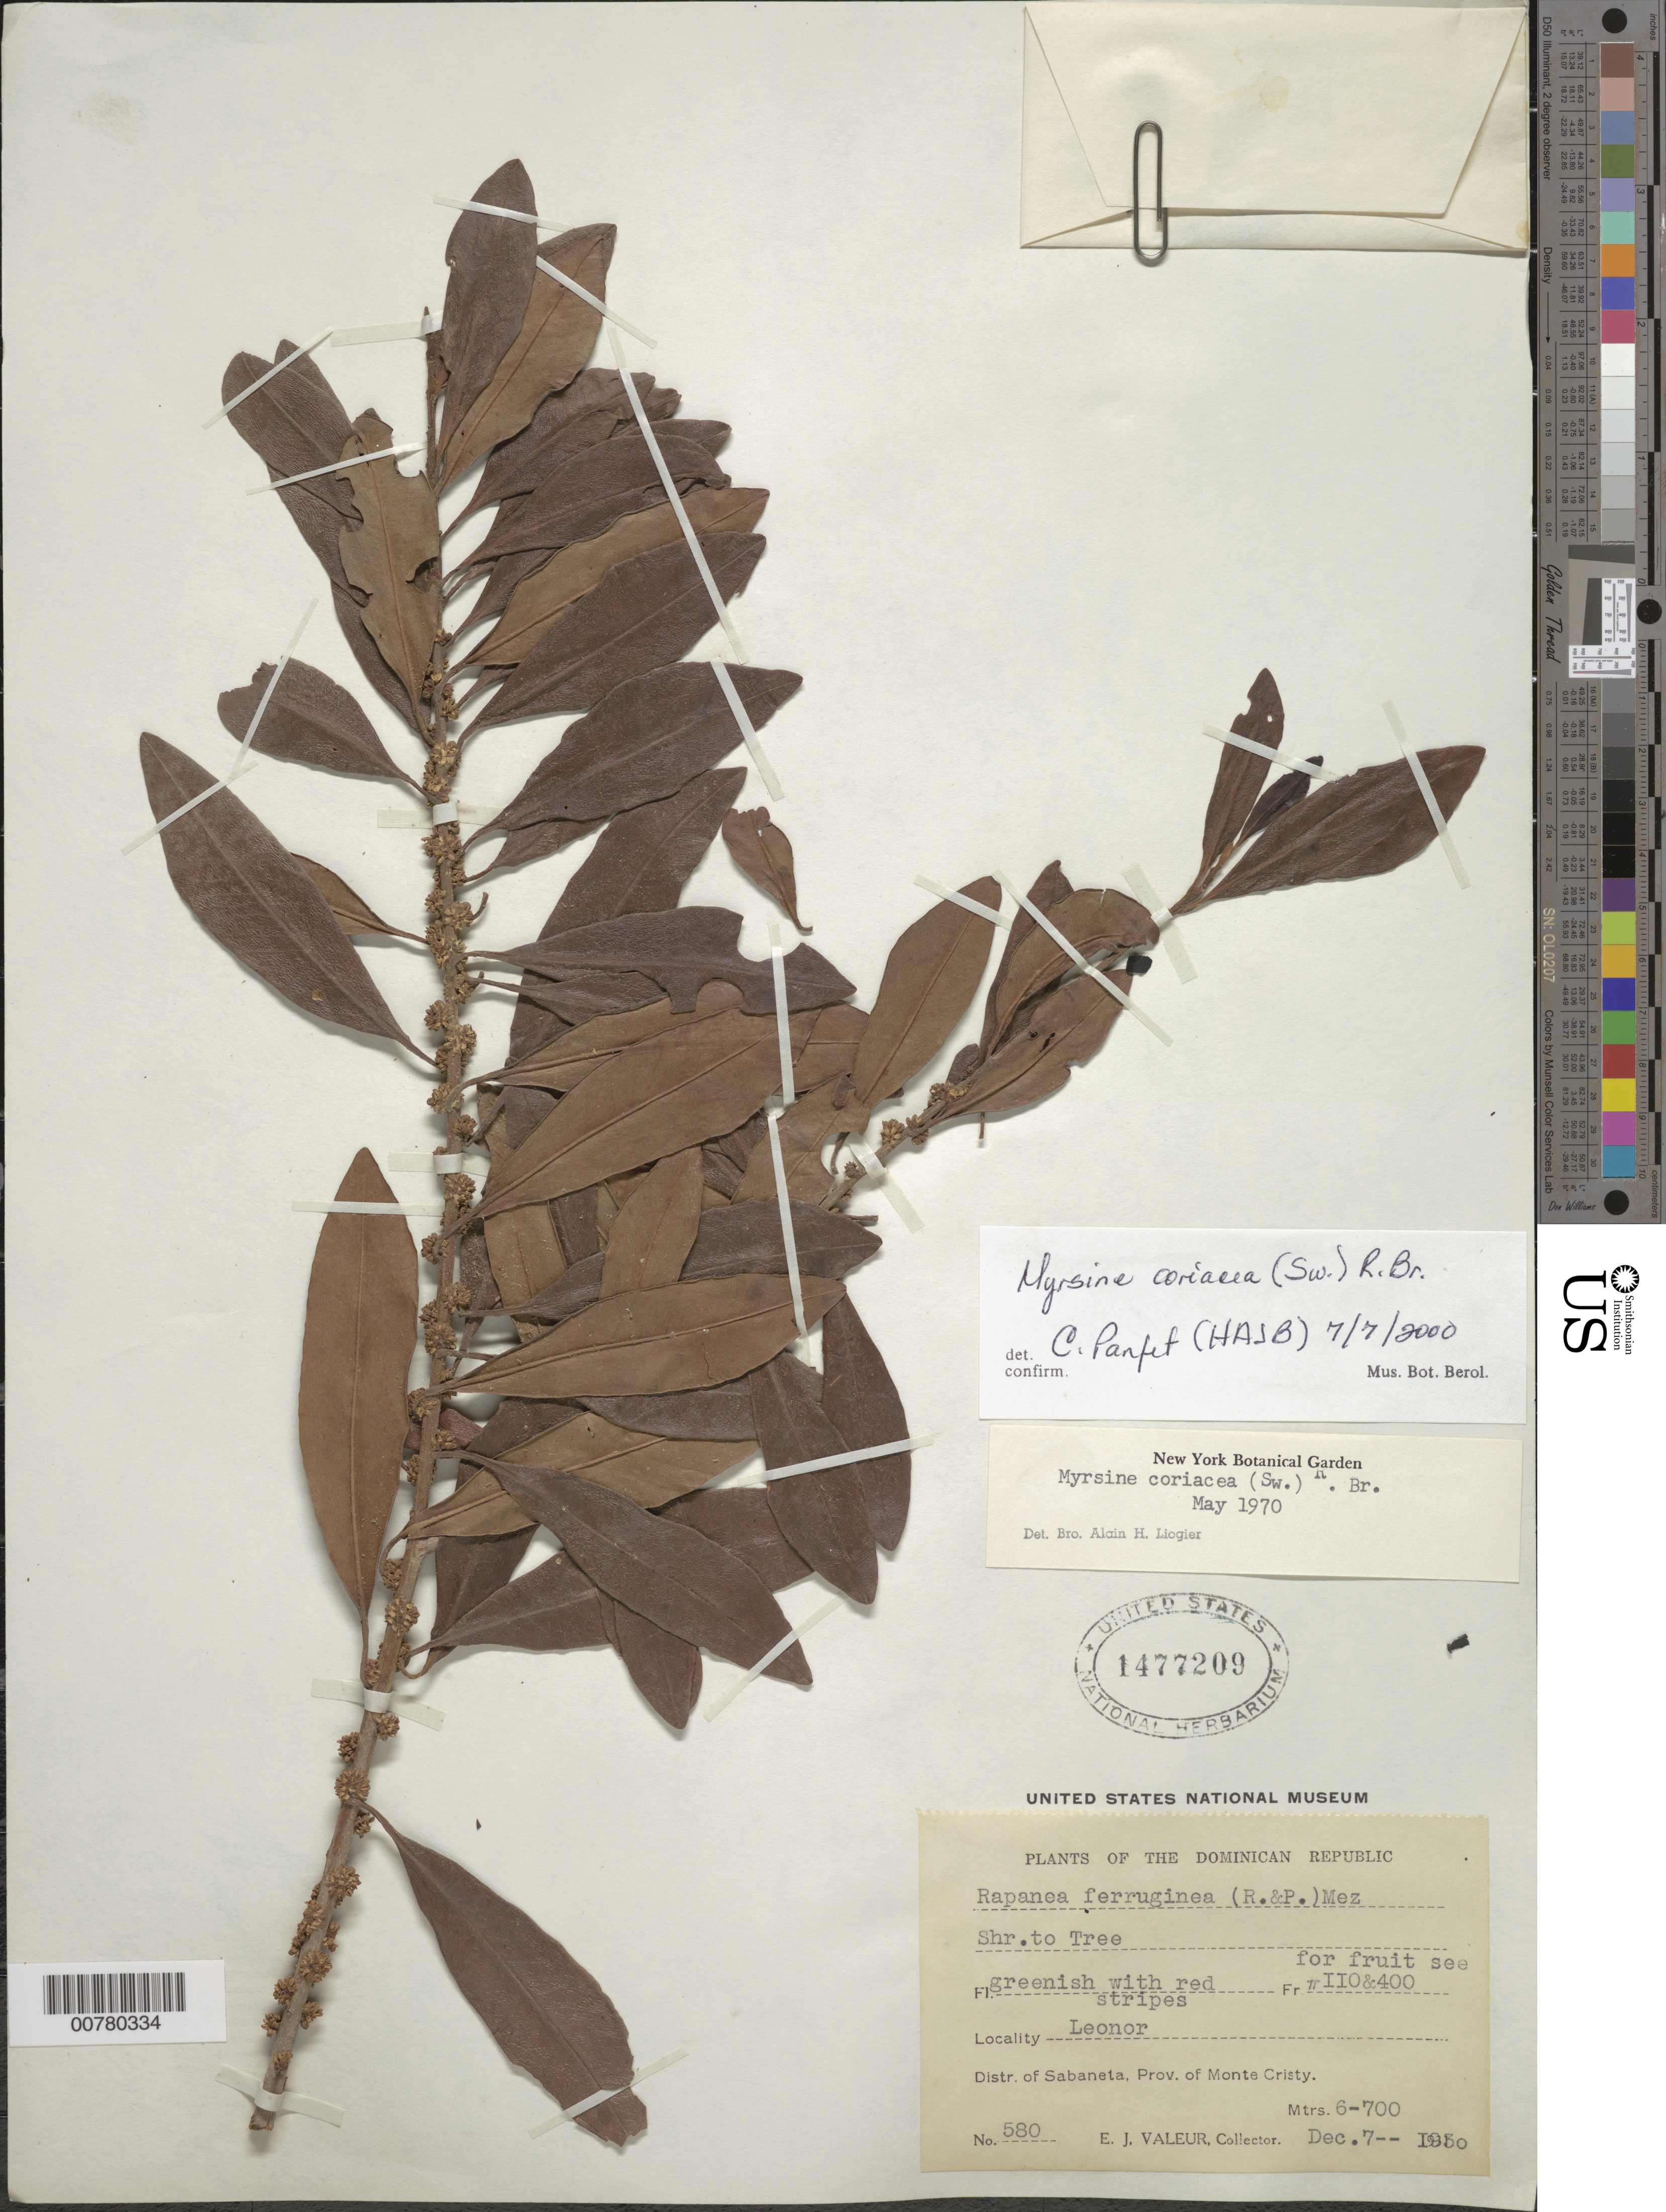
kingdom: Plantae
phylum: Tracheophyta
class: Magnoliopsida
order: Ericales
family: Primulaceae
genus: Myrsine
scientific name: Myrsine coriacea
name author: (Sw.) R. Br. ex Roem. & Schult.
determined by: Panfet, C.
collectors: E. Valeur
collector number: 580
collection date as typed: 07 Dec 1930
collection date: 1930-12-07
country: Dominican Republic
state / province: Monte Cristi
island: Hispaniola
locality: Sabaneta, Leonor.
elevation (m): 600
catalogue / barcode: US 1477209